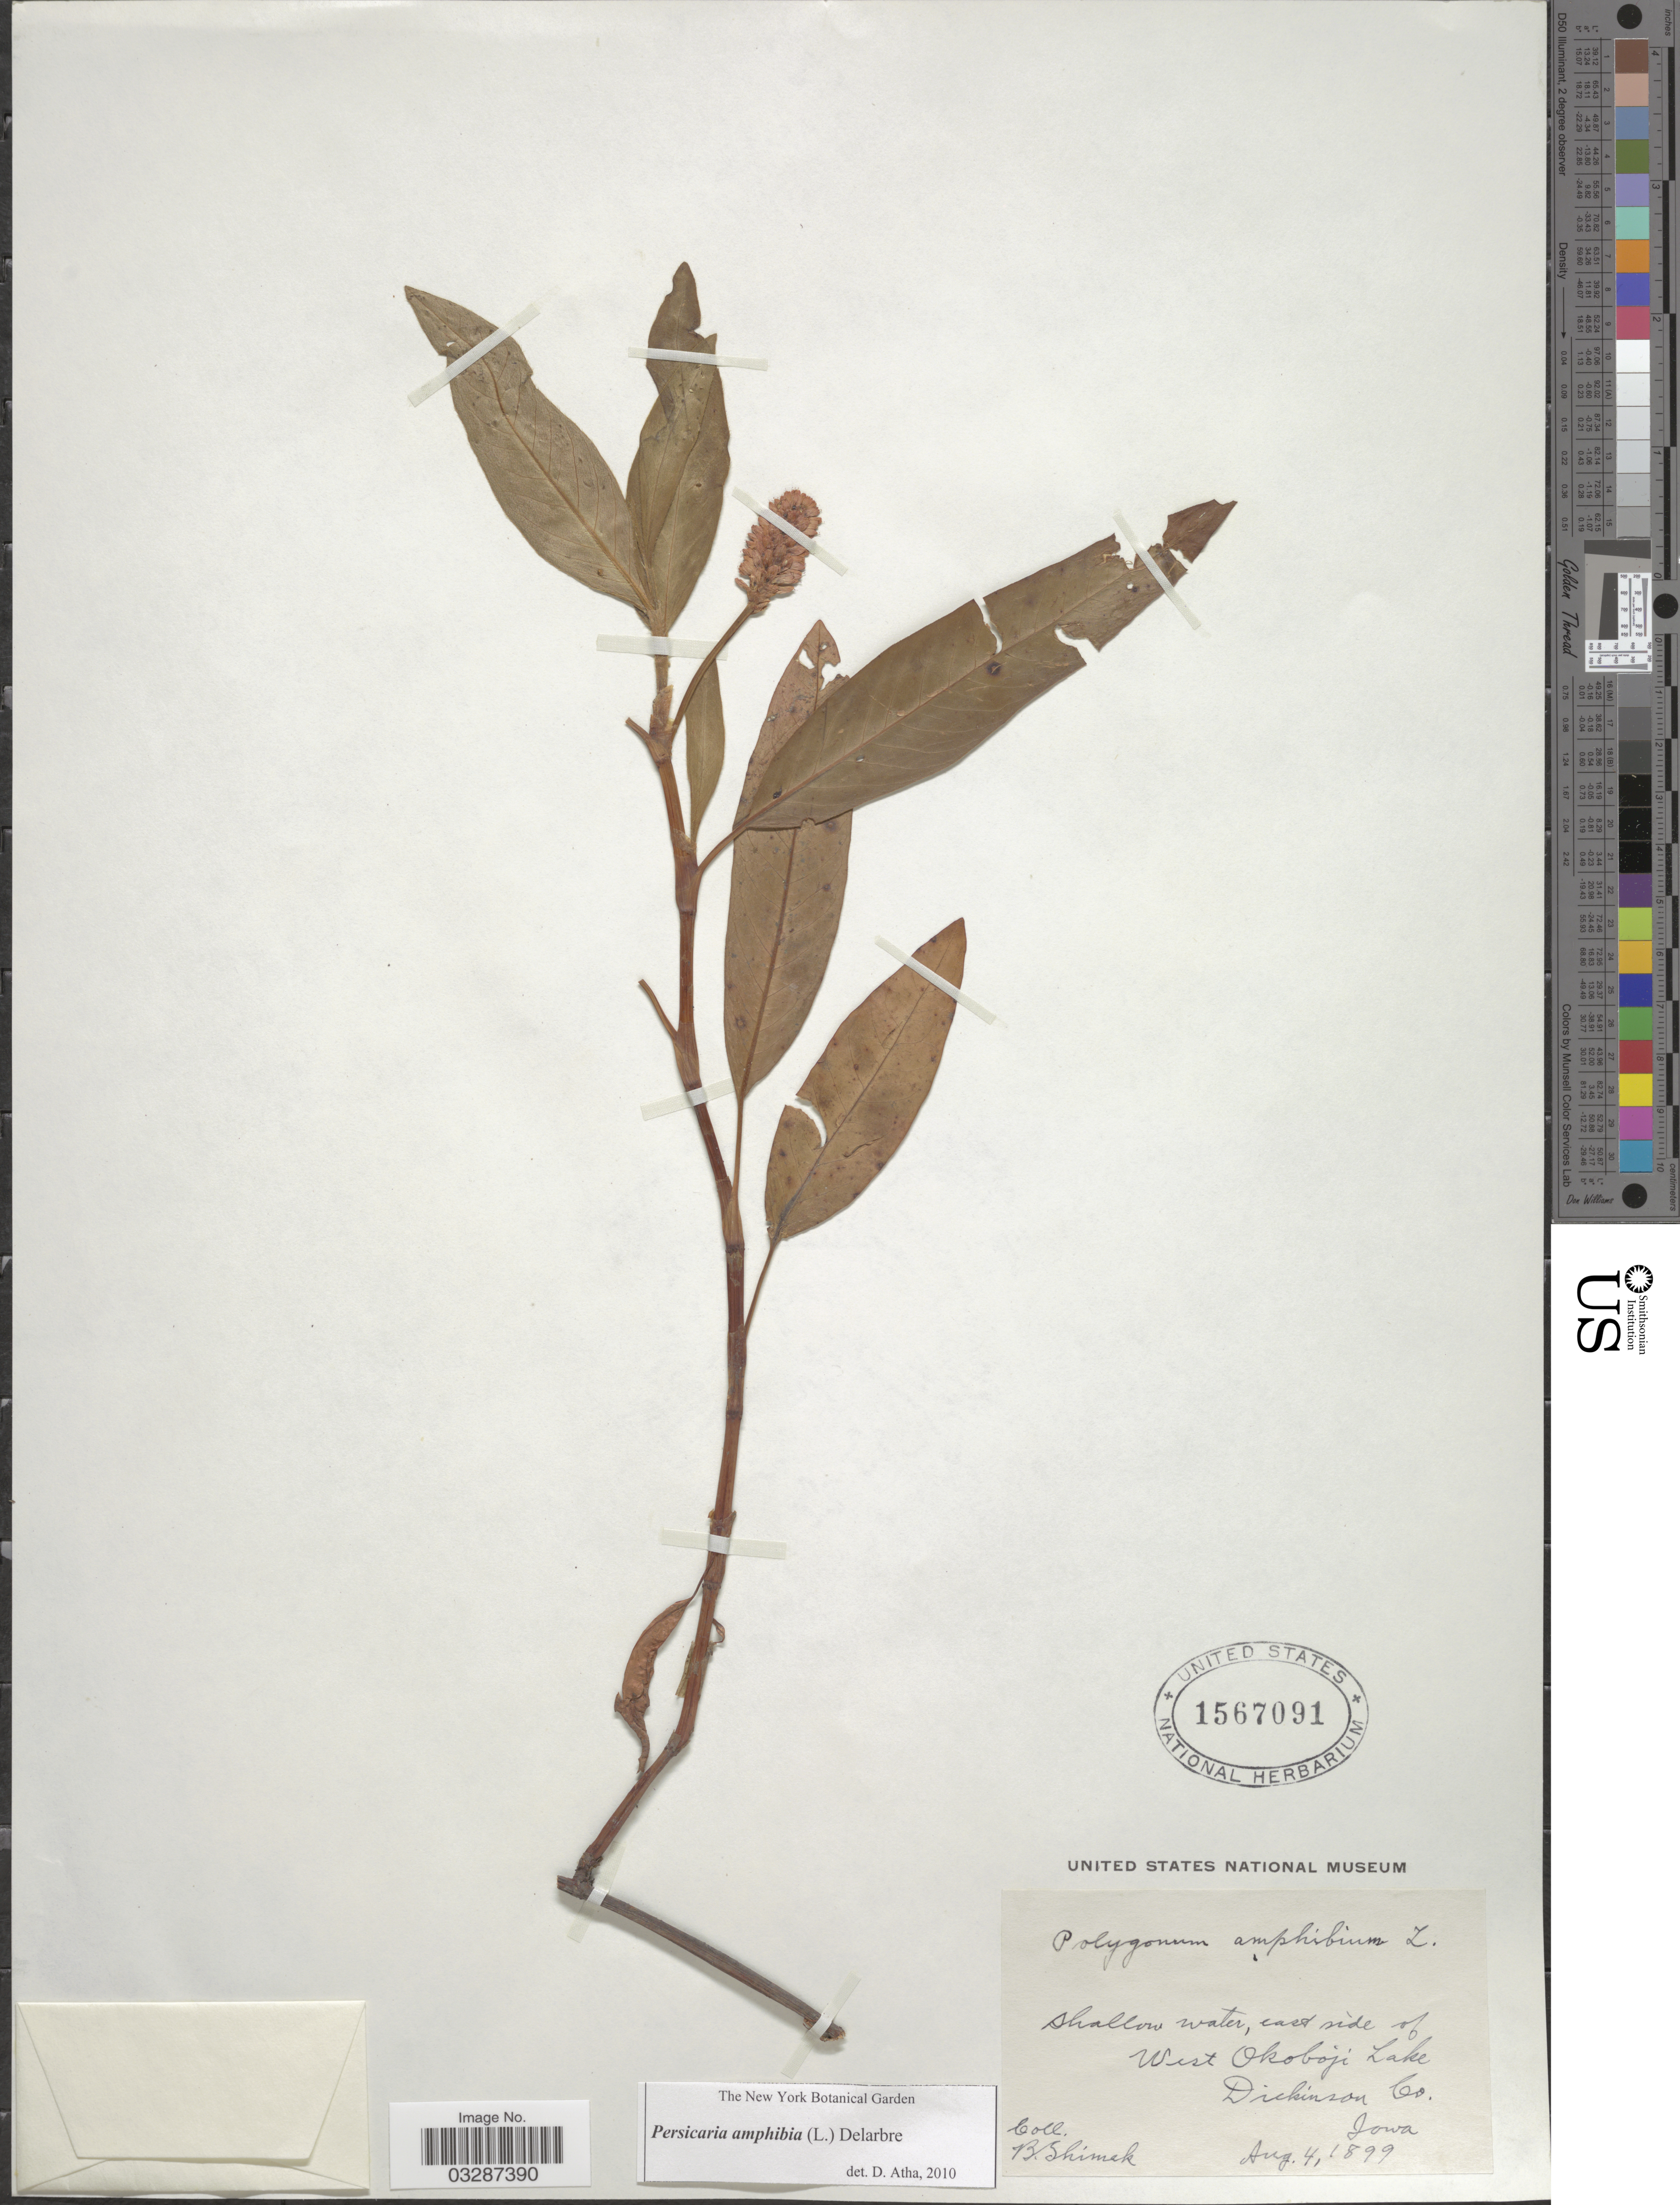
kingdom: Plantae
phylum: Tracheophyta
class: Magnoliopsida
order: Caryophyllales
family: Polygonaceae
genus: Persicaria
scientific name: Persicaria amphibia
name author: (L.) Delarbre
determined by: Atha, D. E.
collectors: B. Shimek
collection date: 1899-08-04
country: United States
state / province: Iowa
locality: Shallow water, east side of West Okoboji Lake. Dickinson Co.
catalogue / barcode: US 1567091